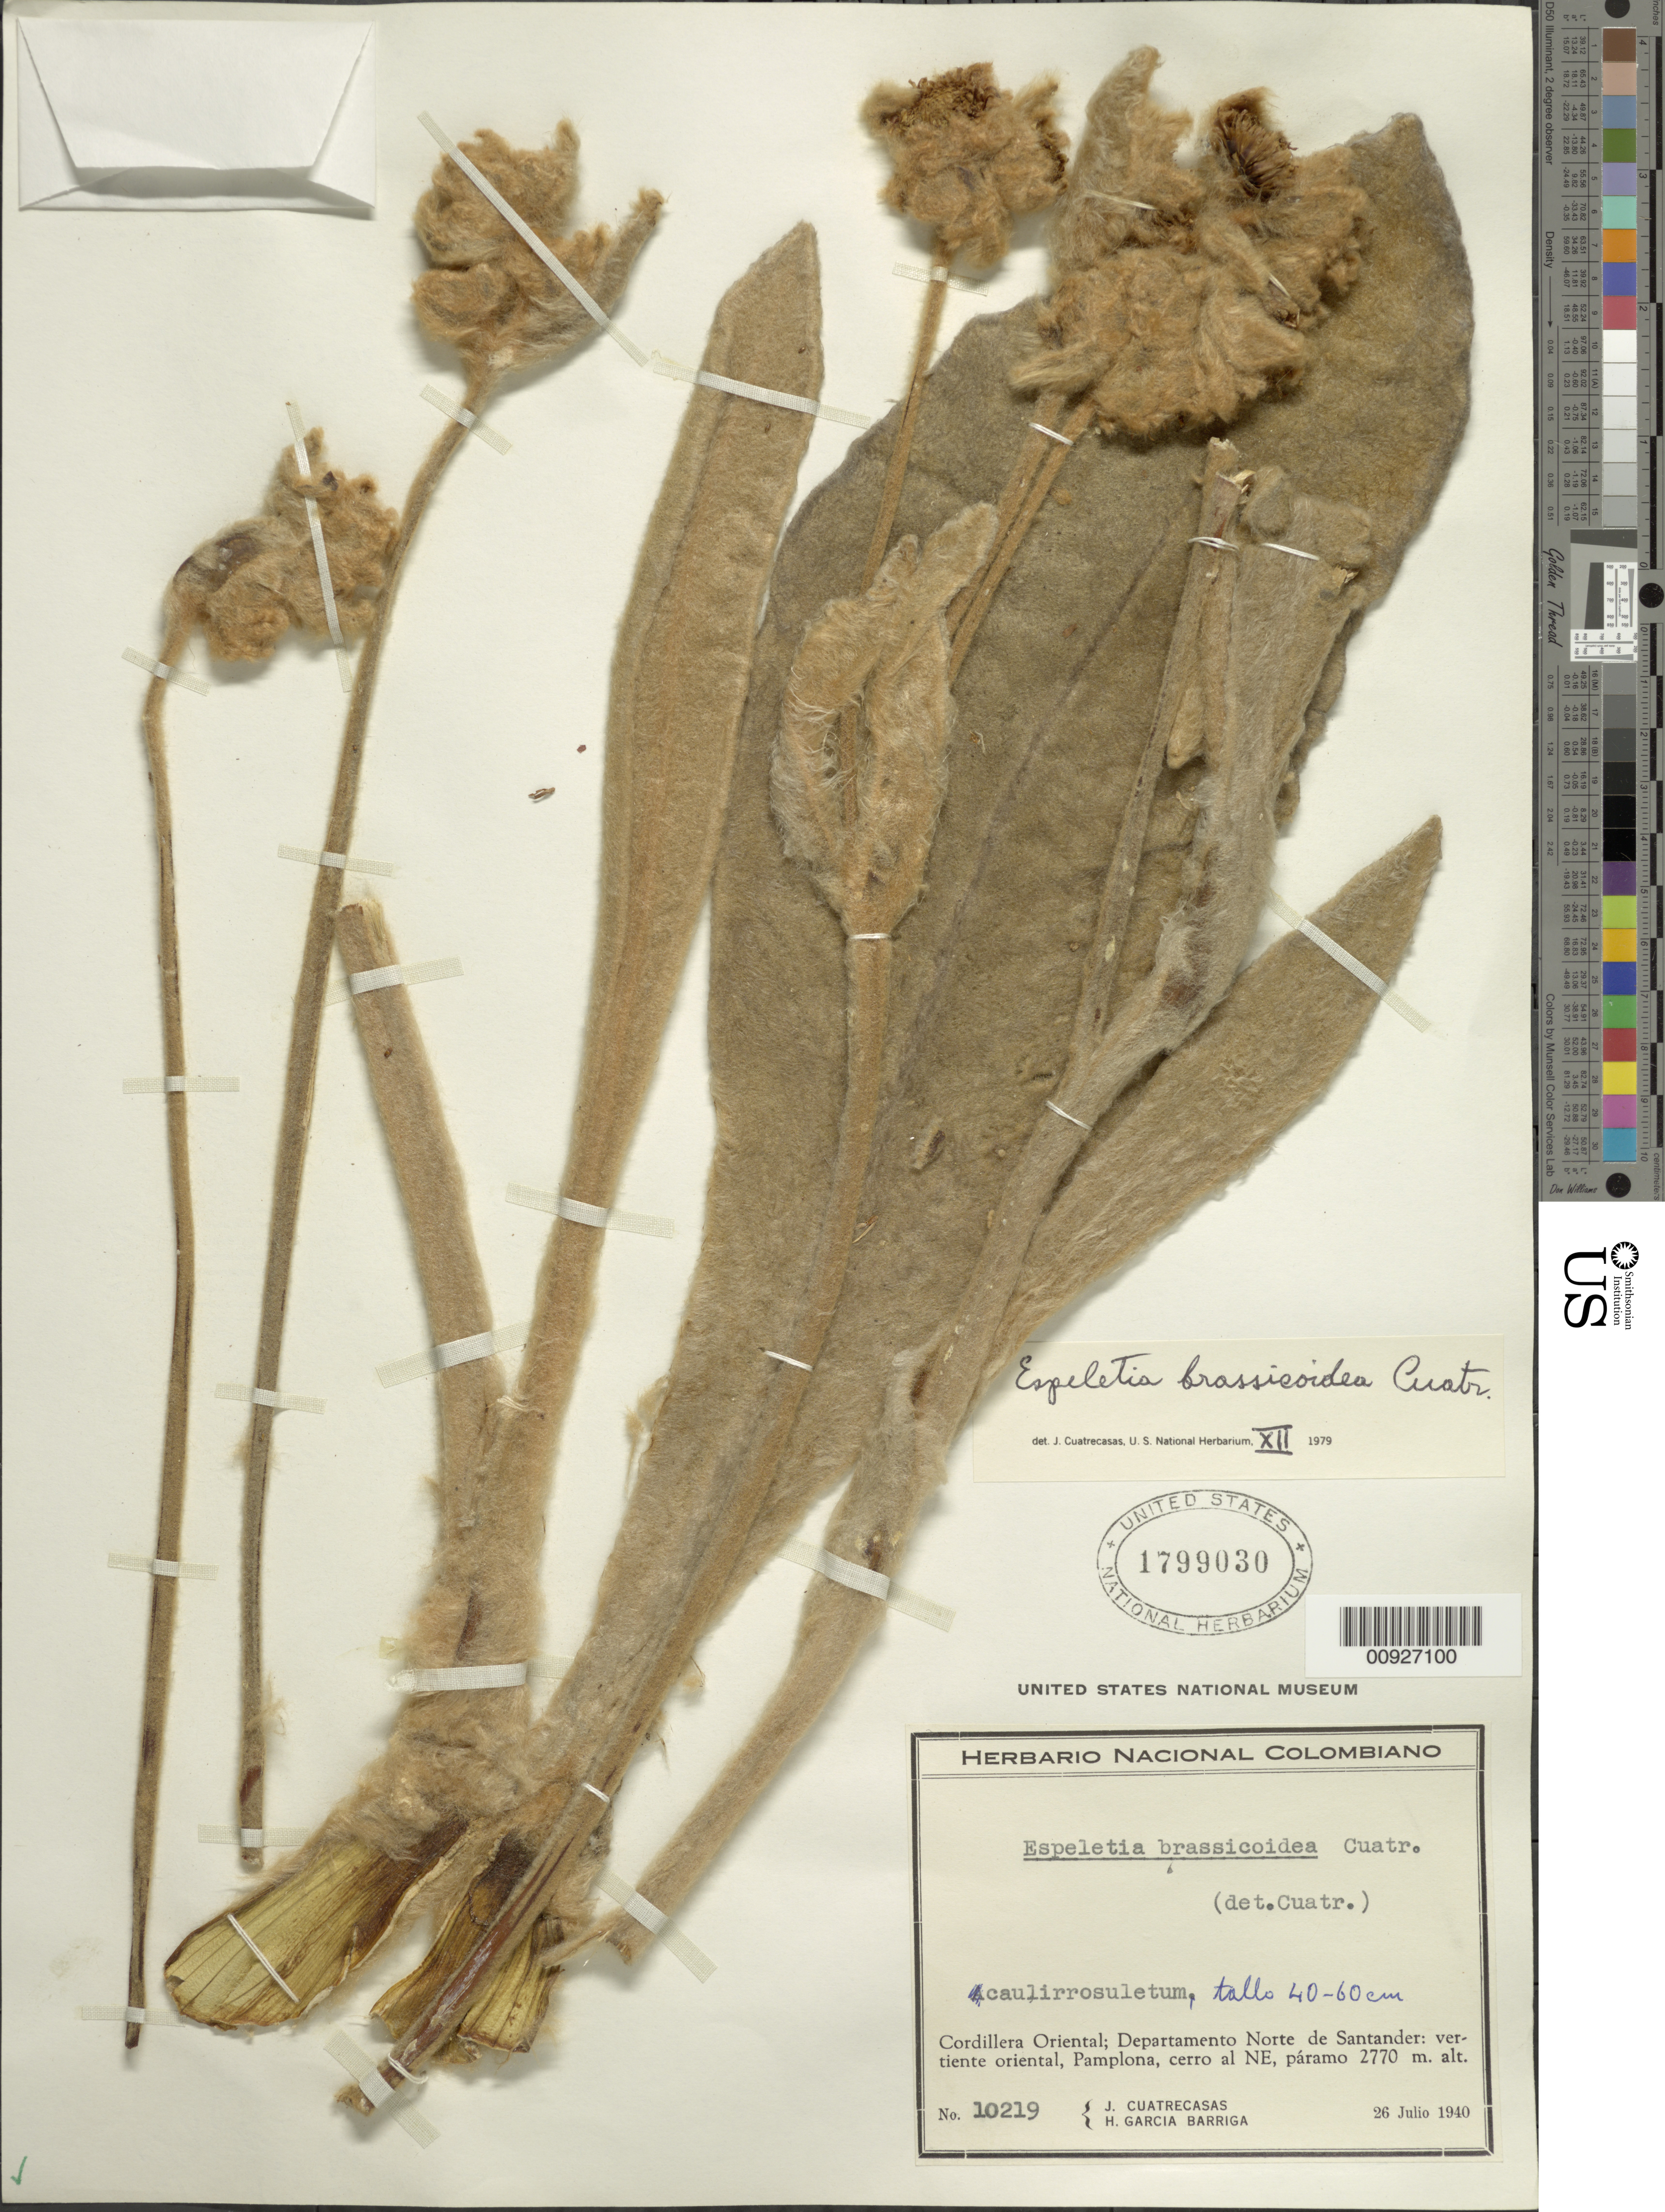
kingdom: Plantae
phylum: Tracheophyta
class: Magnoliopsida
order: Asterales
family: Asteraceae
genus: Espeletia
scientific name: Espeletia brassicoidea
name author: Cuatrec.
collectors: J. Cuatrecasas & H. García Barriga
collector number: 10219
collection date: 1940-07-26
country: Colombia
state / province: Norte de Santander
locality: Cordillera Oriental, vertiente oriental, Pamplona, cerro al NE.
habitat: Páramo.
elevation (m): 2770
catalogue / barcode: US 1799030